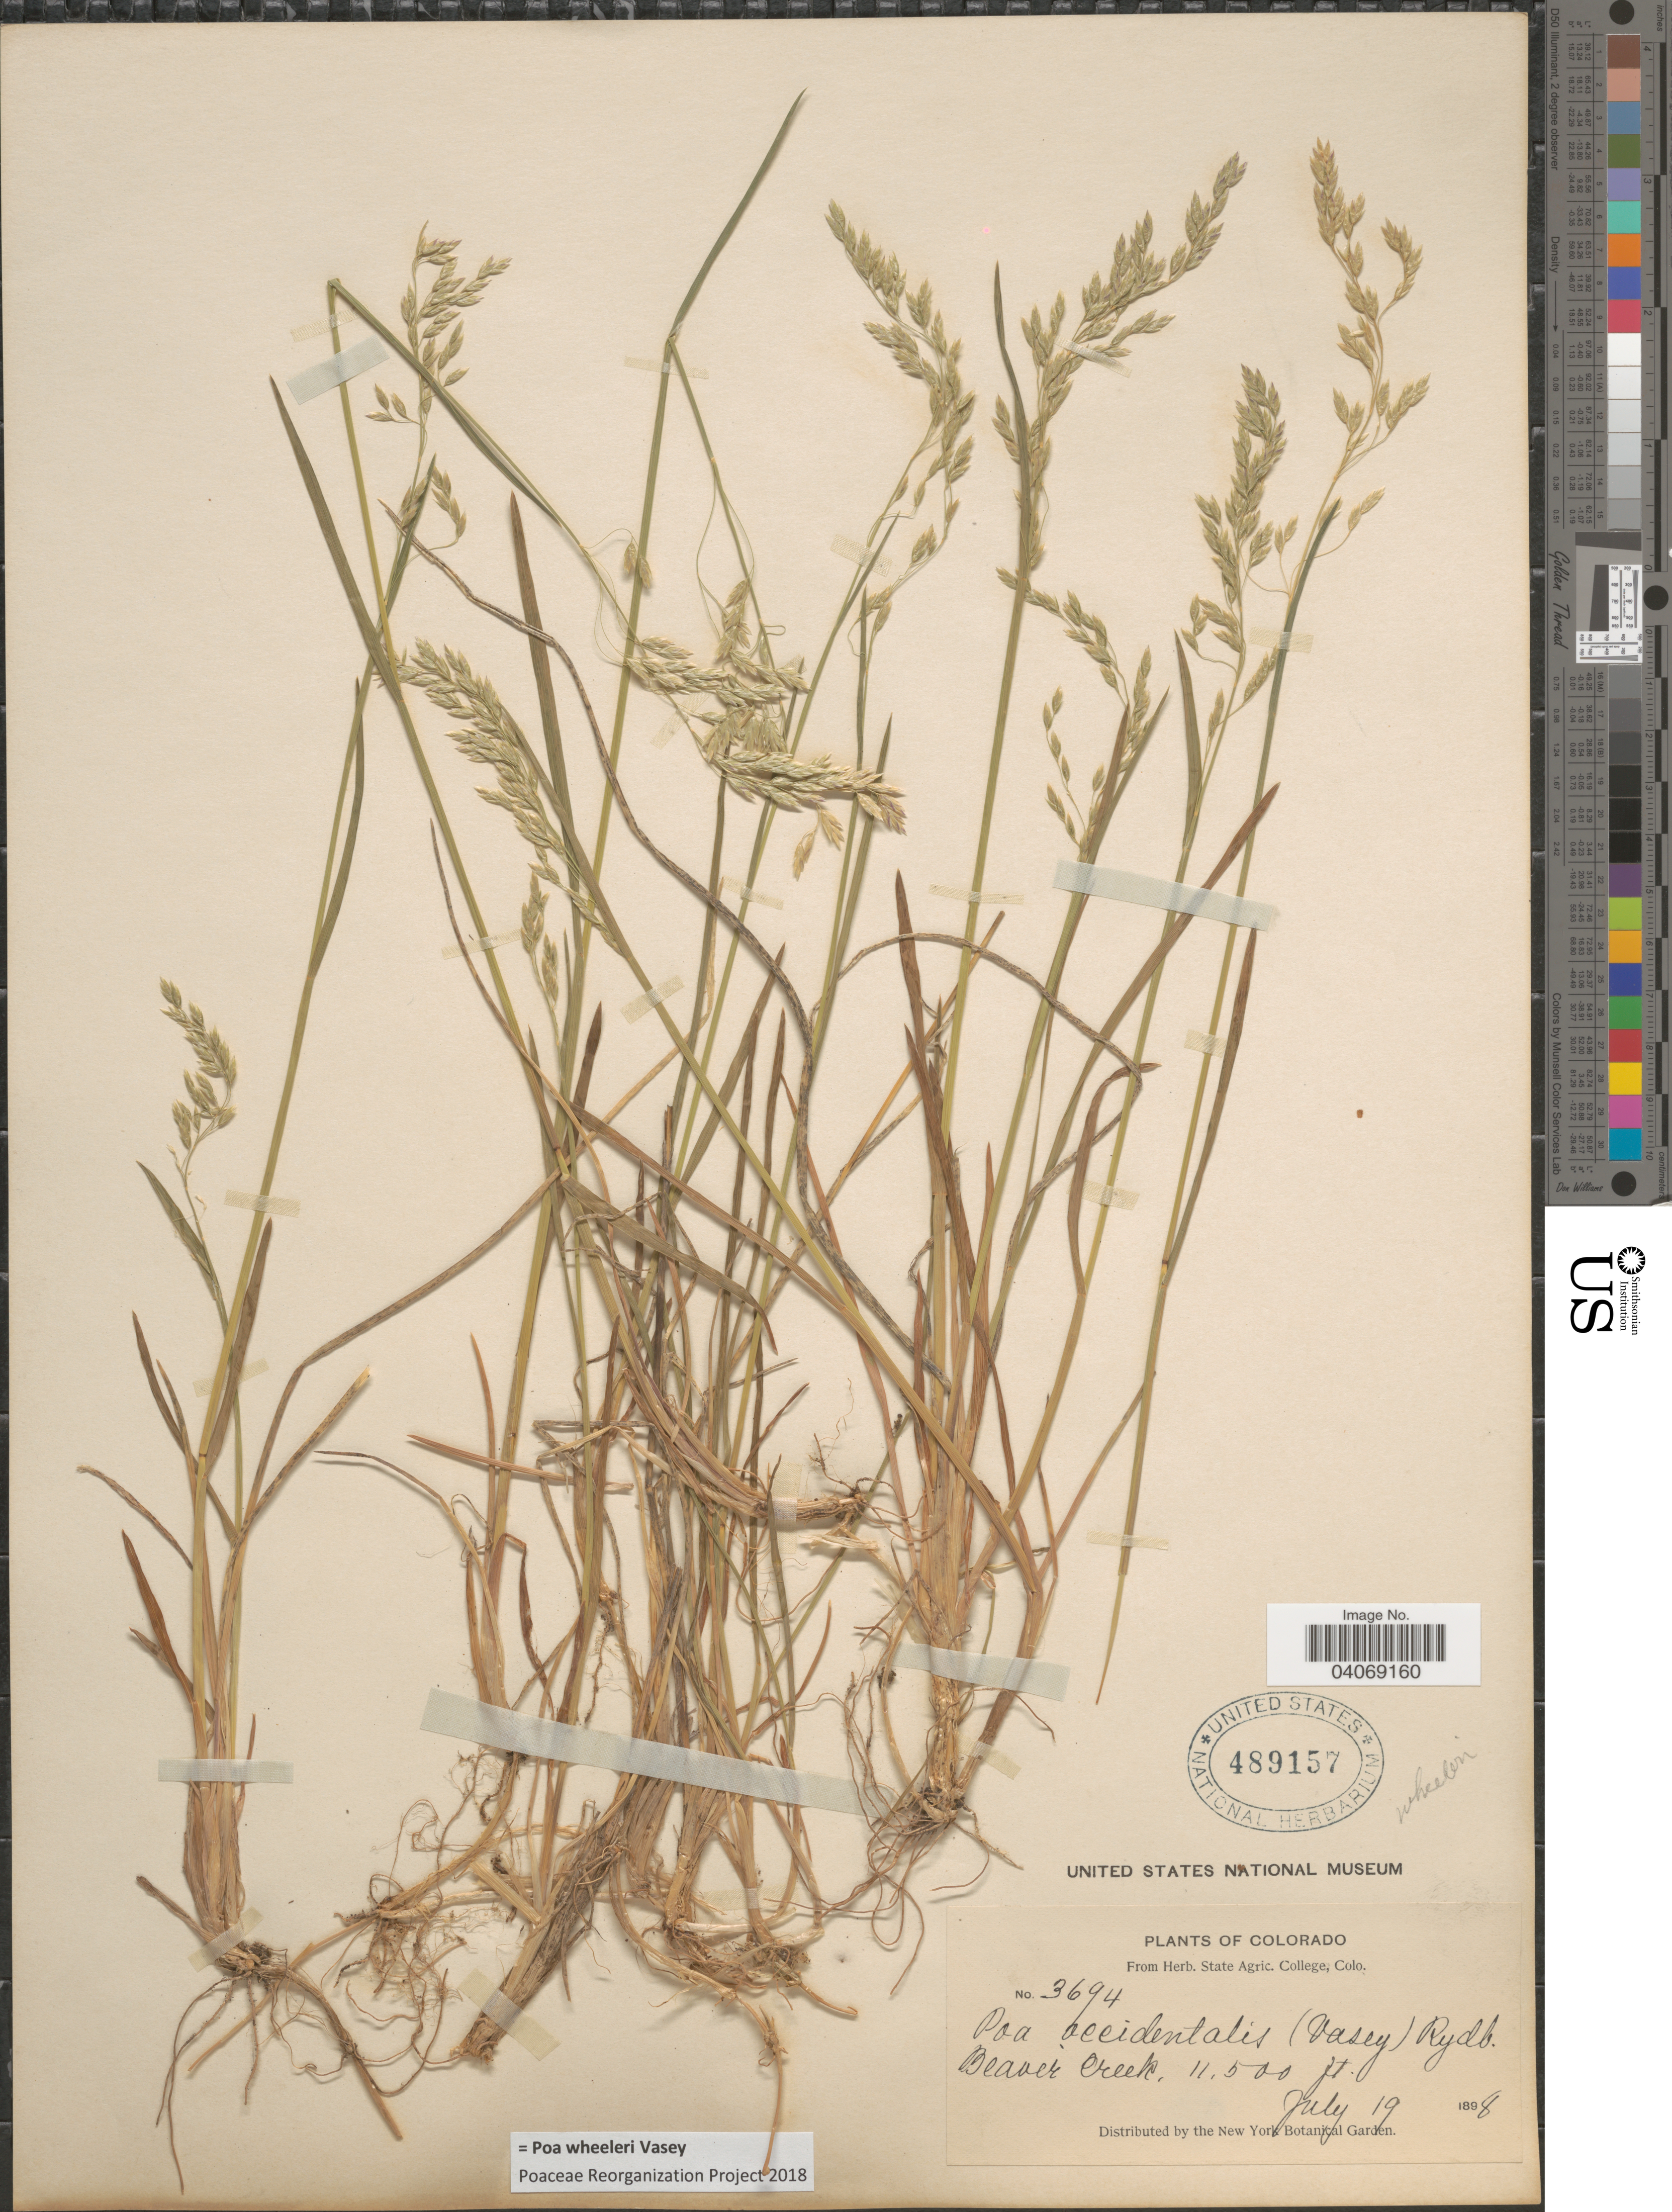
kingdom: Plantae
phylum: Tracheophyta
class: Liliopsida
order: Poales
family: Poaceae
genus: Poa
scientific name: Poa wheeleri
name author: Vasey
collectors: ex herb. State Agric. College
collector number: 3694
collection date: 1898-07-19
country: United States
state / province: Colorado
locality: Beaver Creek.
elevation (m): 3505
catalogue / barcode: US 489157